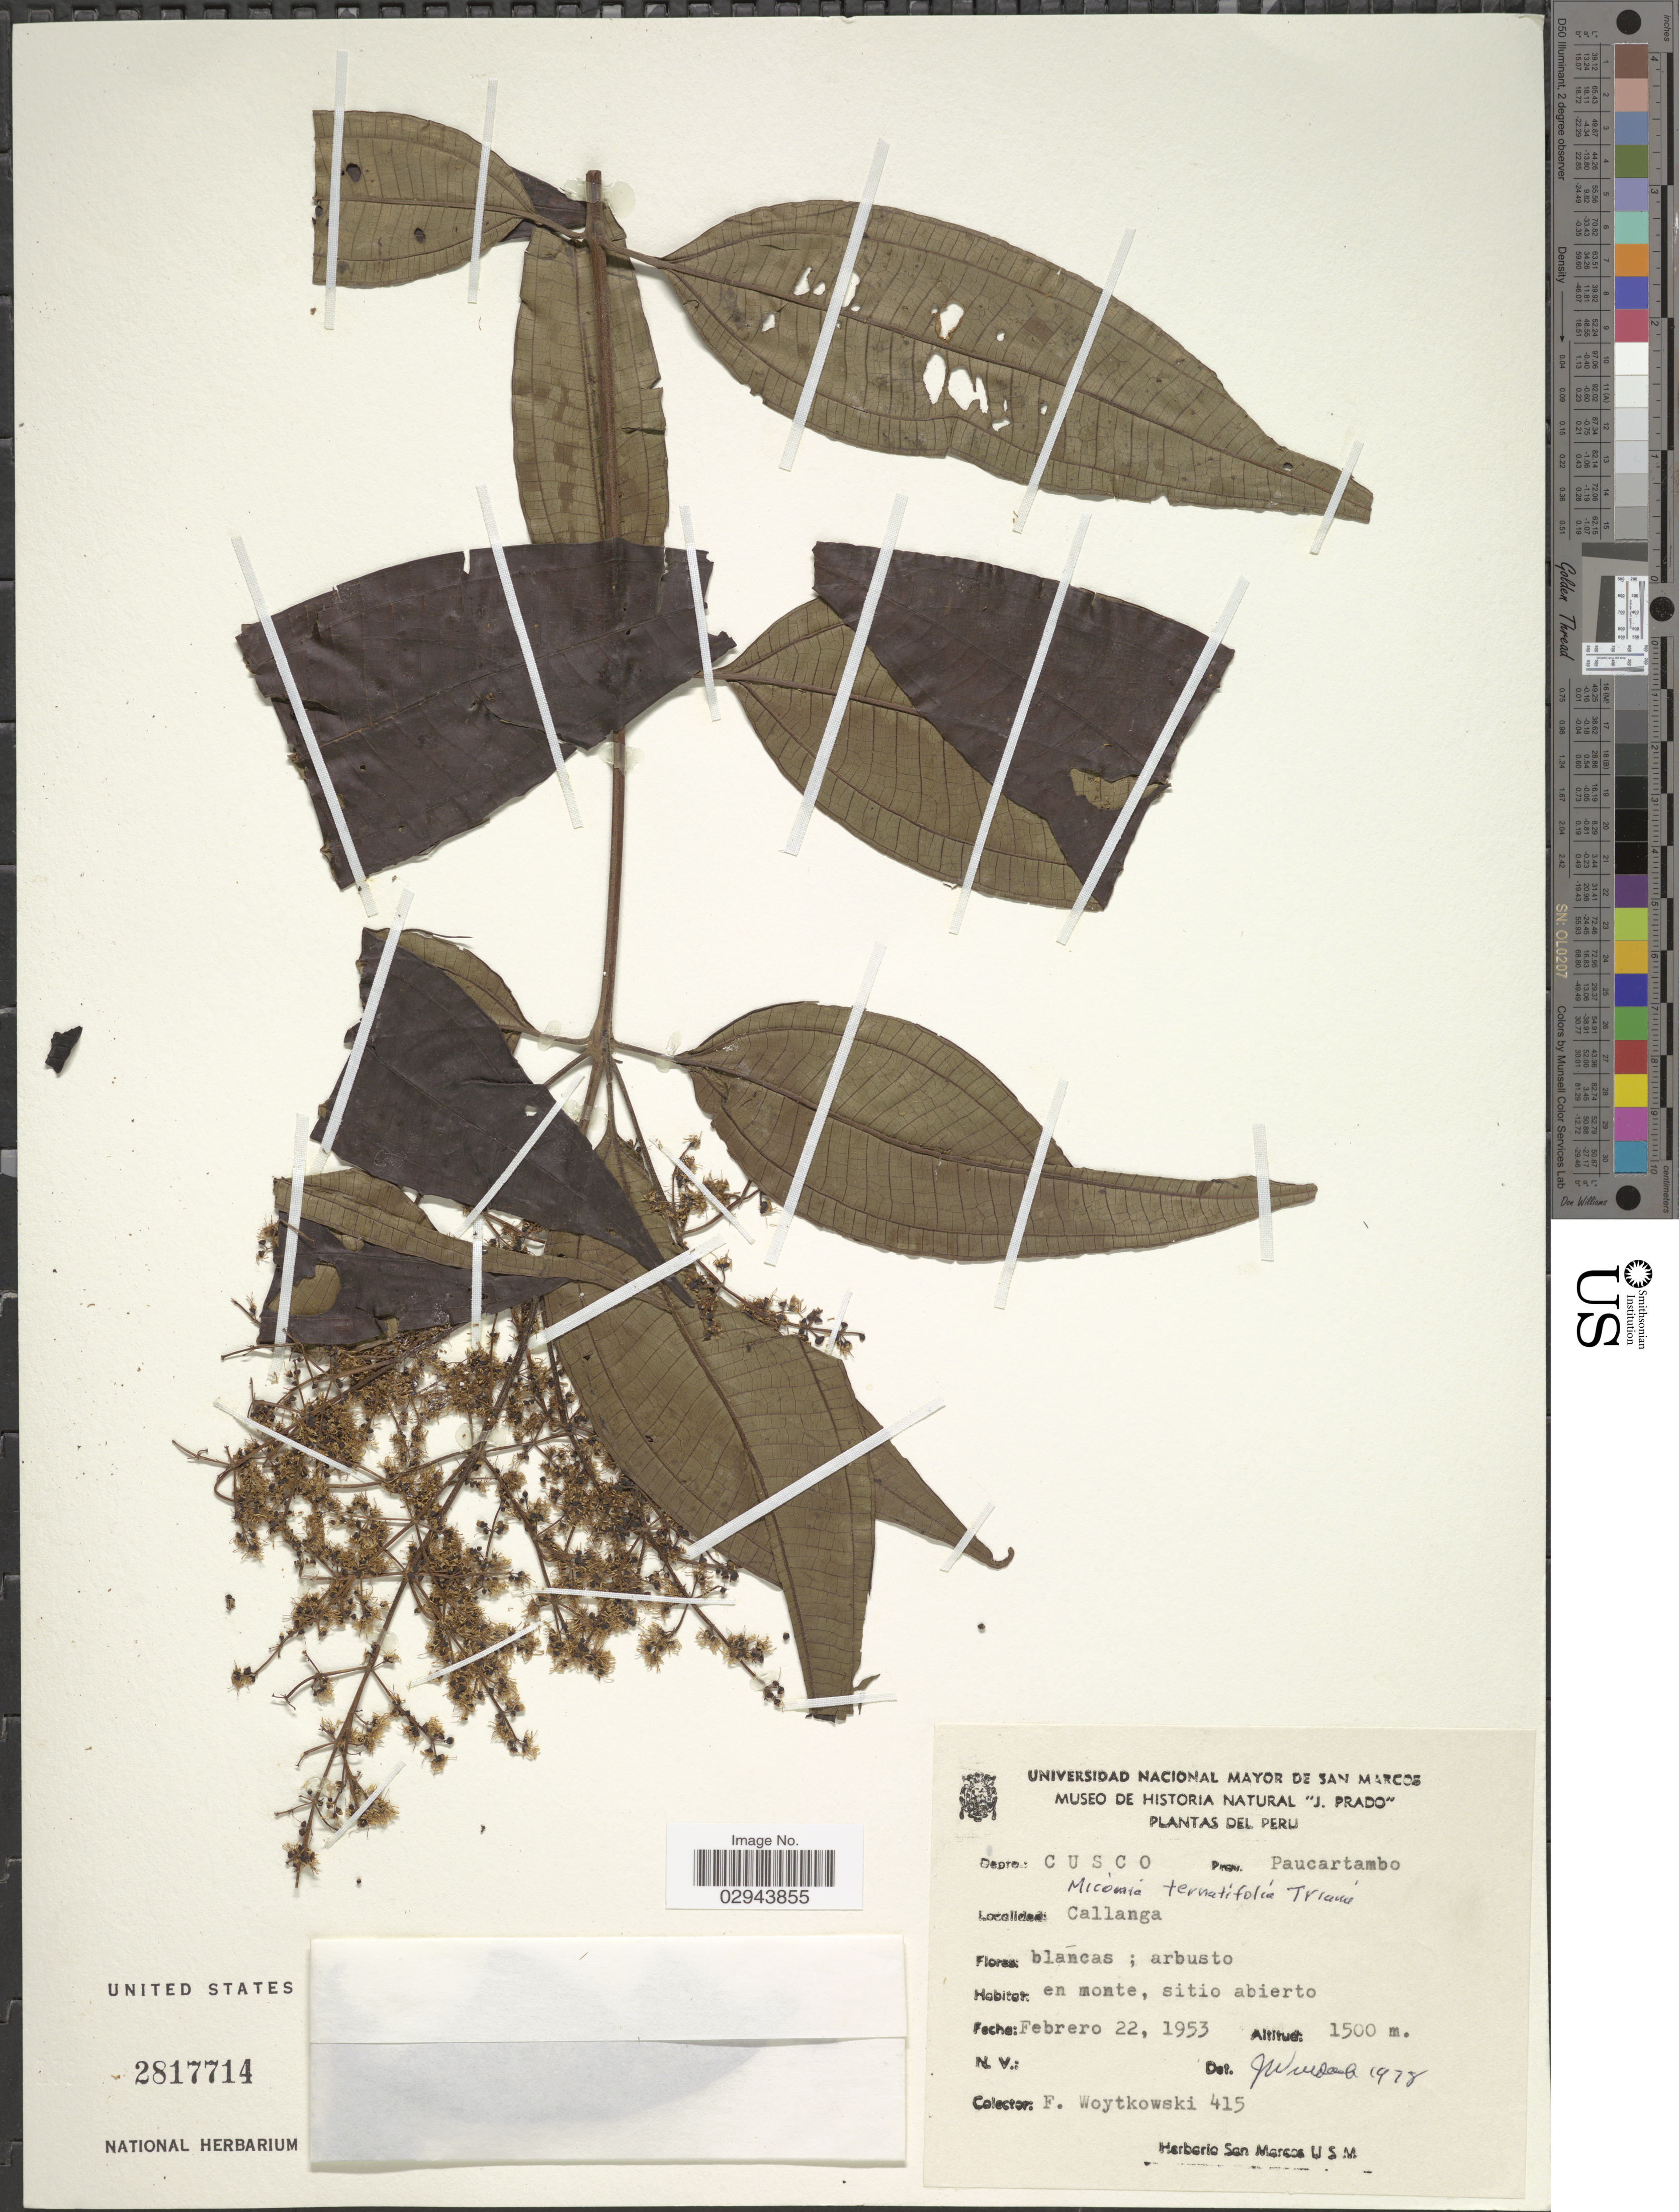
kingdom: Plantae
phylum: Tracheophyta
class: Magnoliopsida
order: Myrtales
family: Melastomataceae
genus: Miconia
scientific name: Miconia ternatifolia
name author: Triana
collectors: F. Woytkowski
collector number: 415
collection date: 1953-02-22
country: Peru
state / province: Cusco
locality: Depto.: Pusco. Prov. Paucartambo. Callanga.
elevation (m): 1500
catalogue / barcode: US 2817714